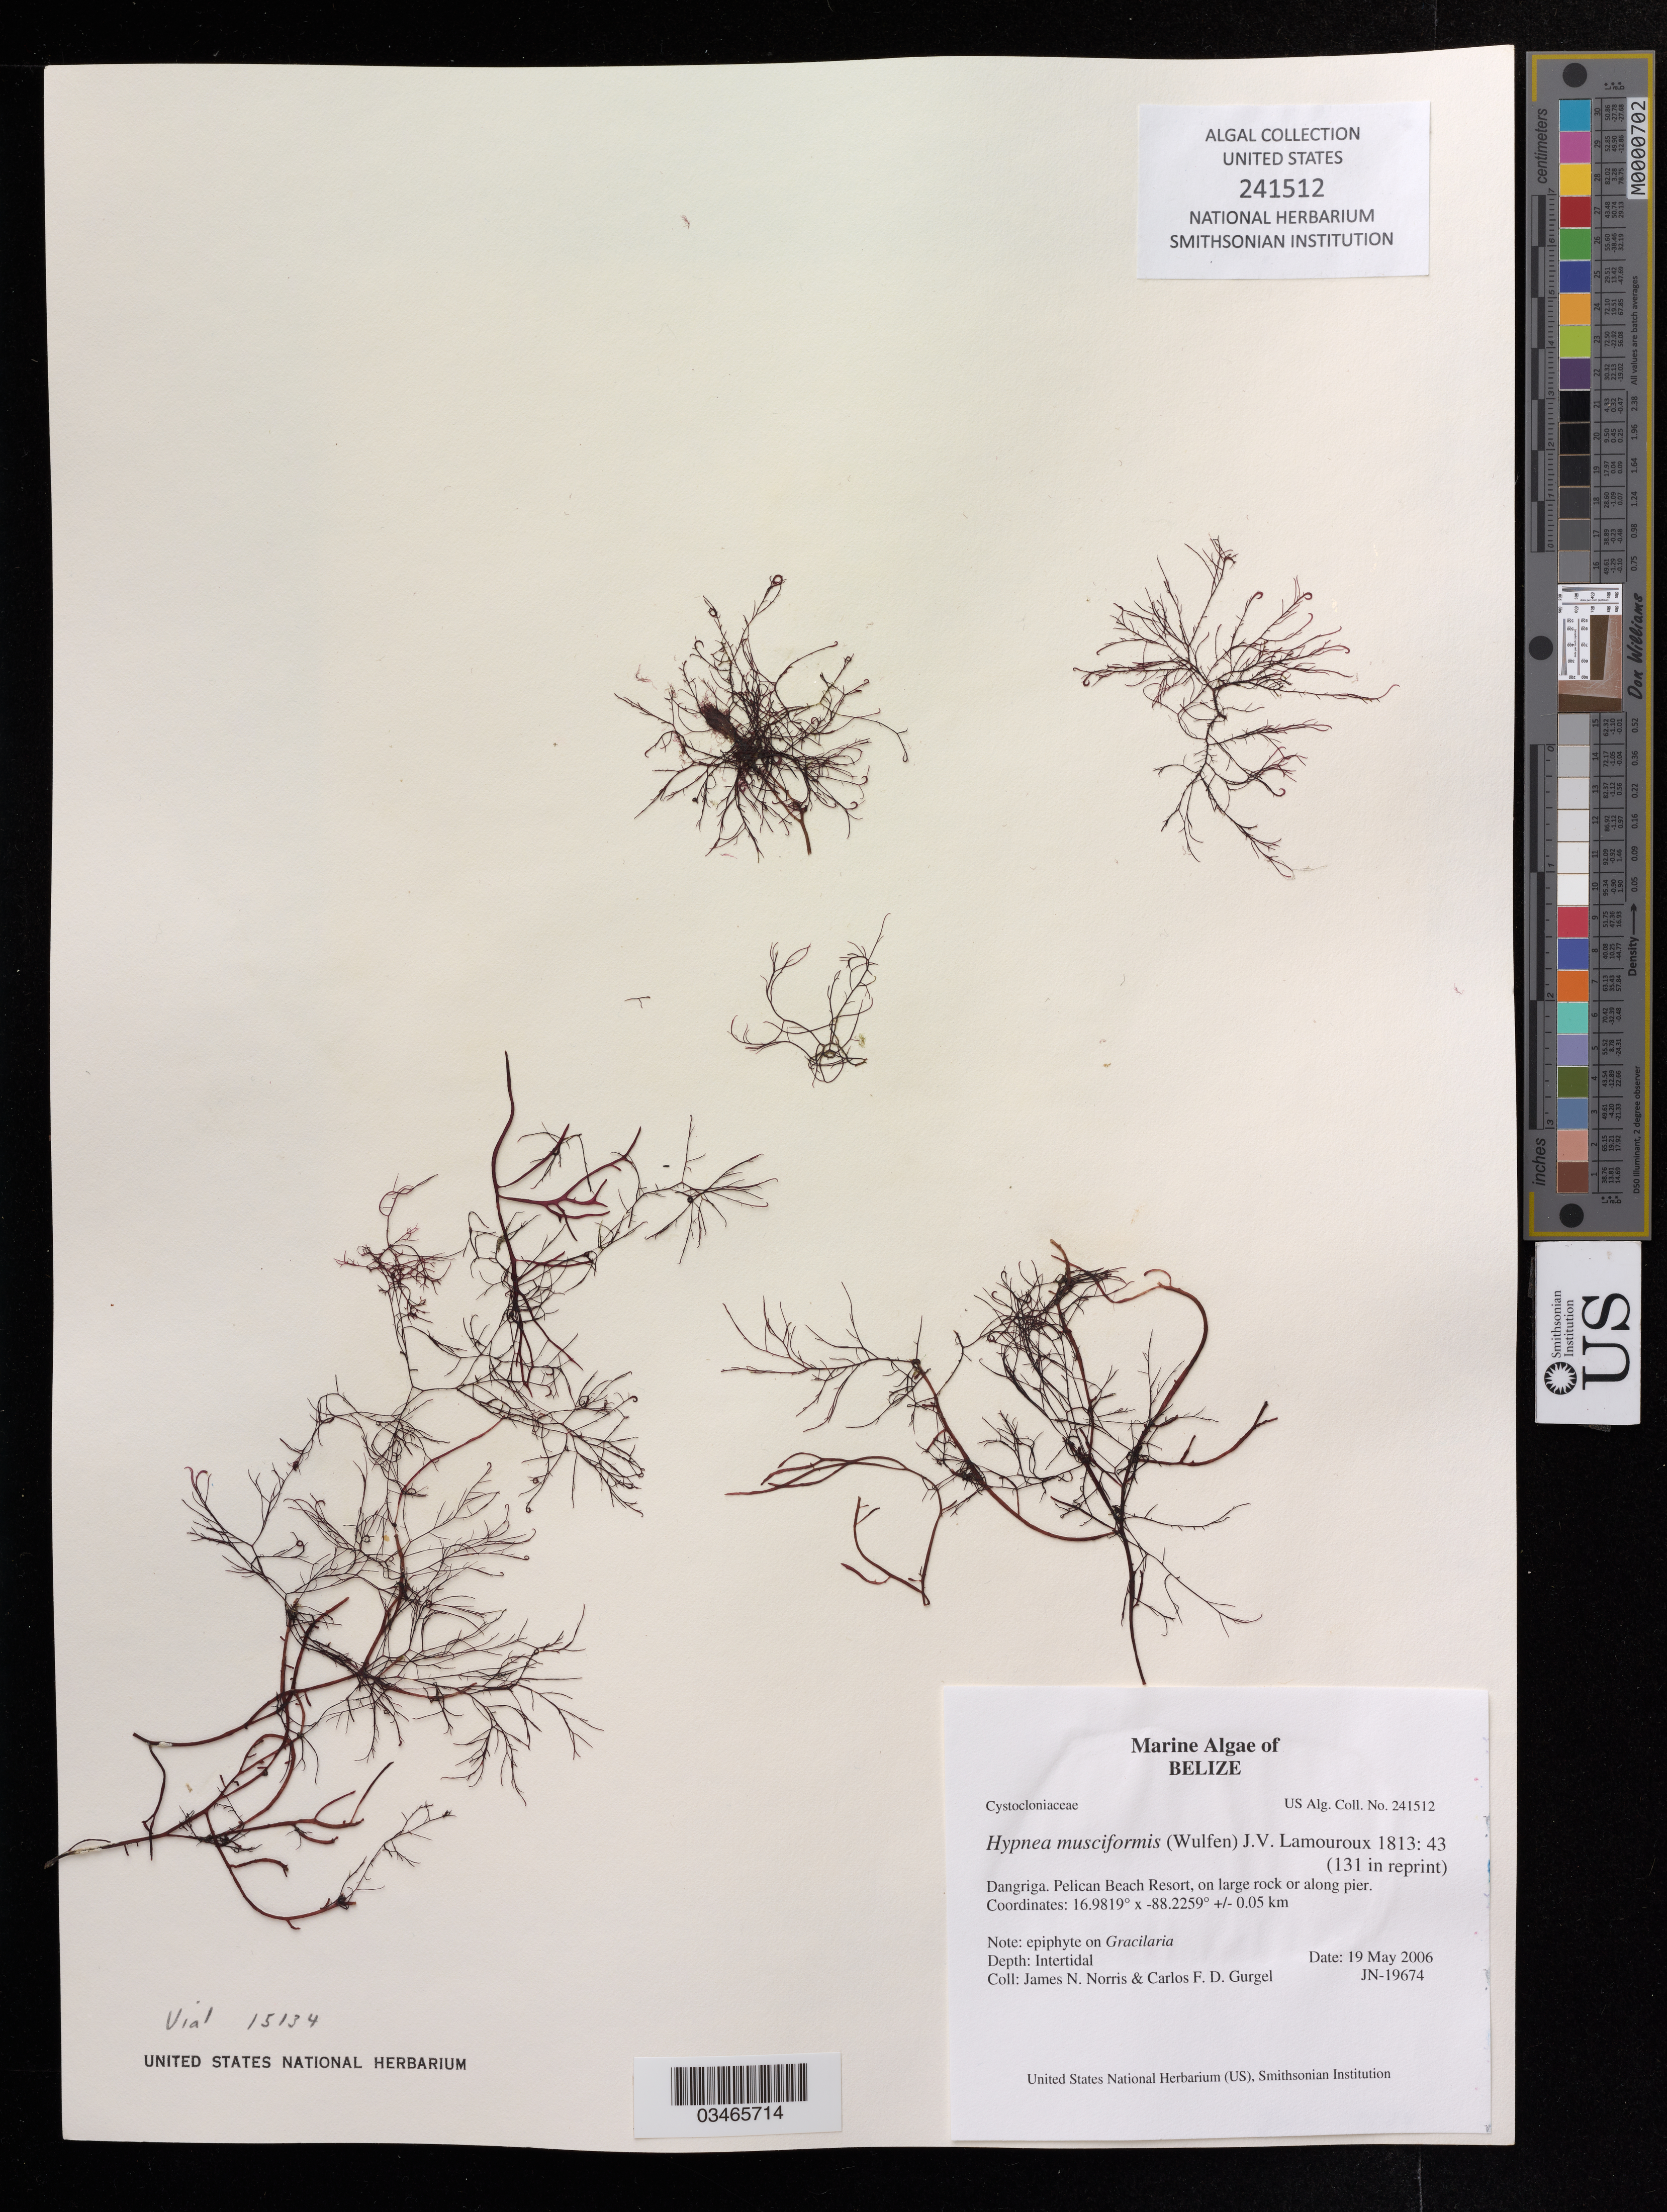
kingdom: Plantae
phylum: Rhodophyta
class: Florideophyceae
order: Gigartinales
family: Cystocloniaceae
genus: Hypnea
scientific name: Hypnea musciformis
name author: (Wulfen) J.V.Lamouroux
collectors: J. Norris & C. Gurgel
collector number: JN-19674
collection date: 2006-05-19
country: Belize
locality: Dangriga, Pelican Beach Resort, on large rock or along pier.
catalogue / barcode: US 241512